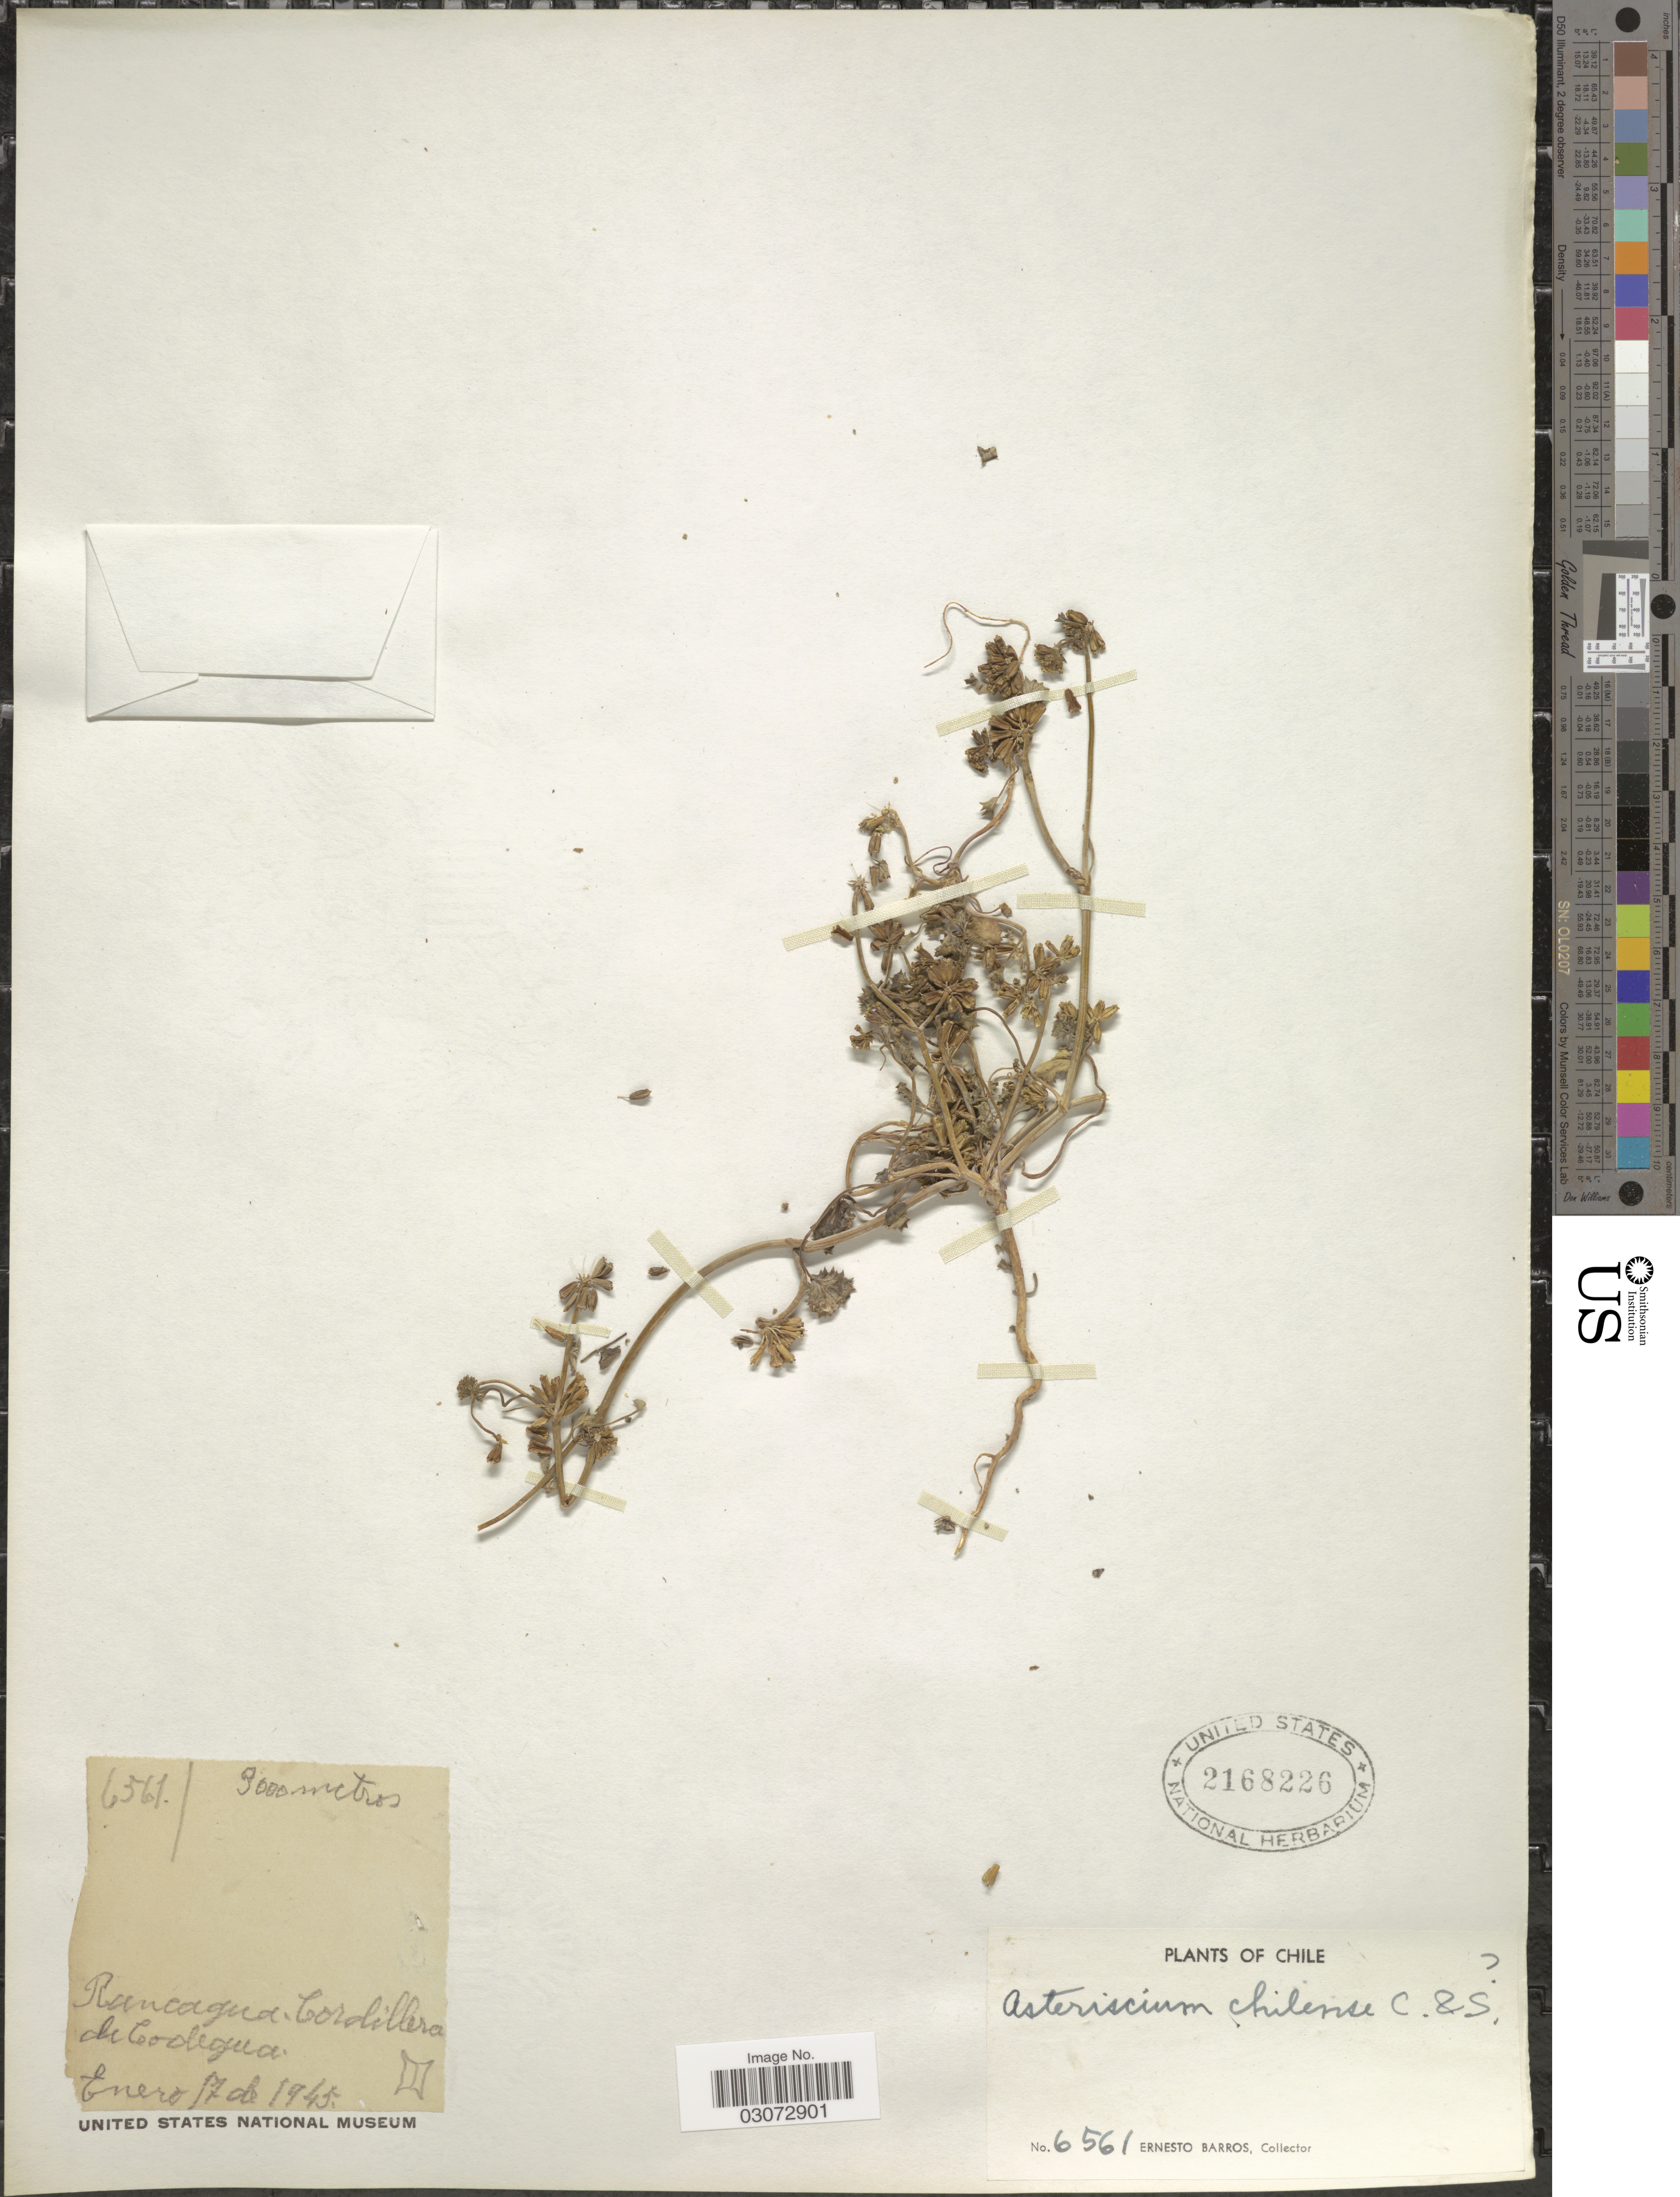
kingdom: Plantae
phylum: Tracheophyta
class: Magnoliopsida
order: Apiales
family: Apiaceae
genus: Asteriscium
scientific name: Asteriscium chilense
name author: Cham. & Schltdl.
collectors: E. Barros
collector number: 6561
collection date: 1945-01-07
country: Chile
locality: Rancagua. Cordillera de Codegua.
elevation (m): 3000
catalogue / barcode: US 2168226